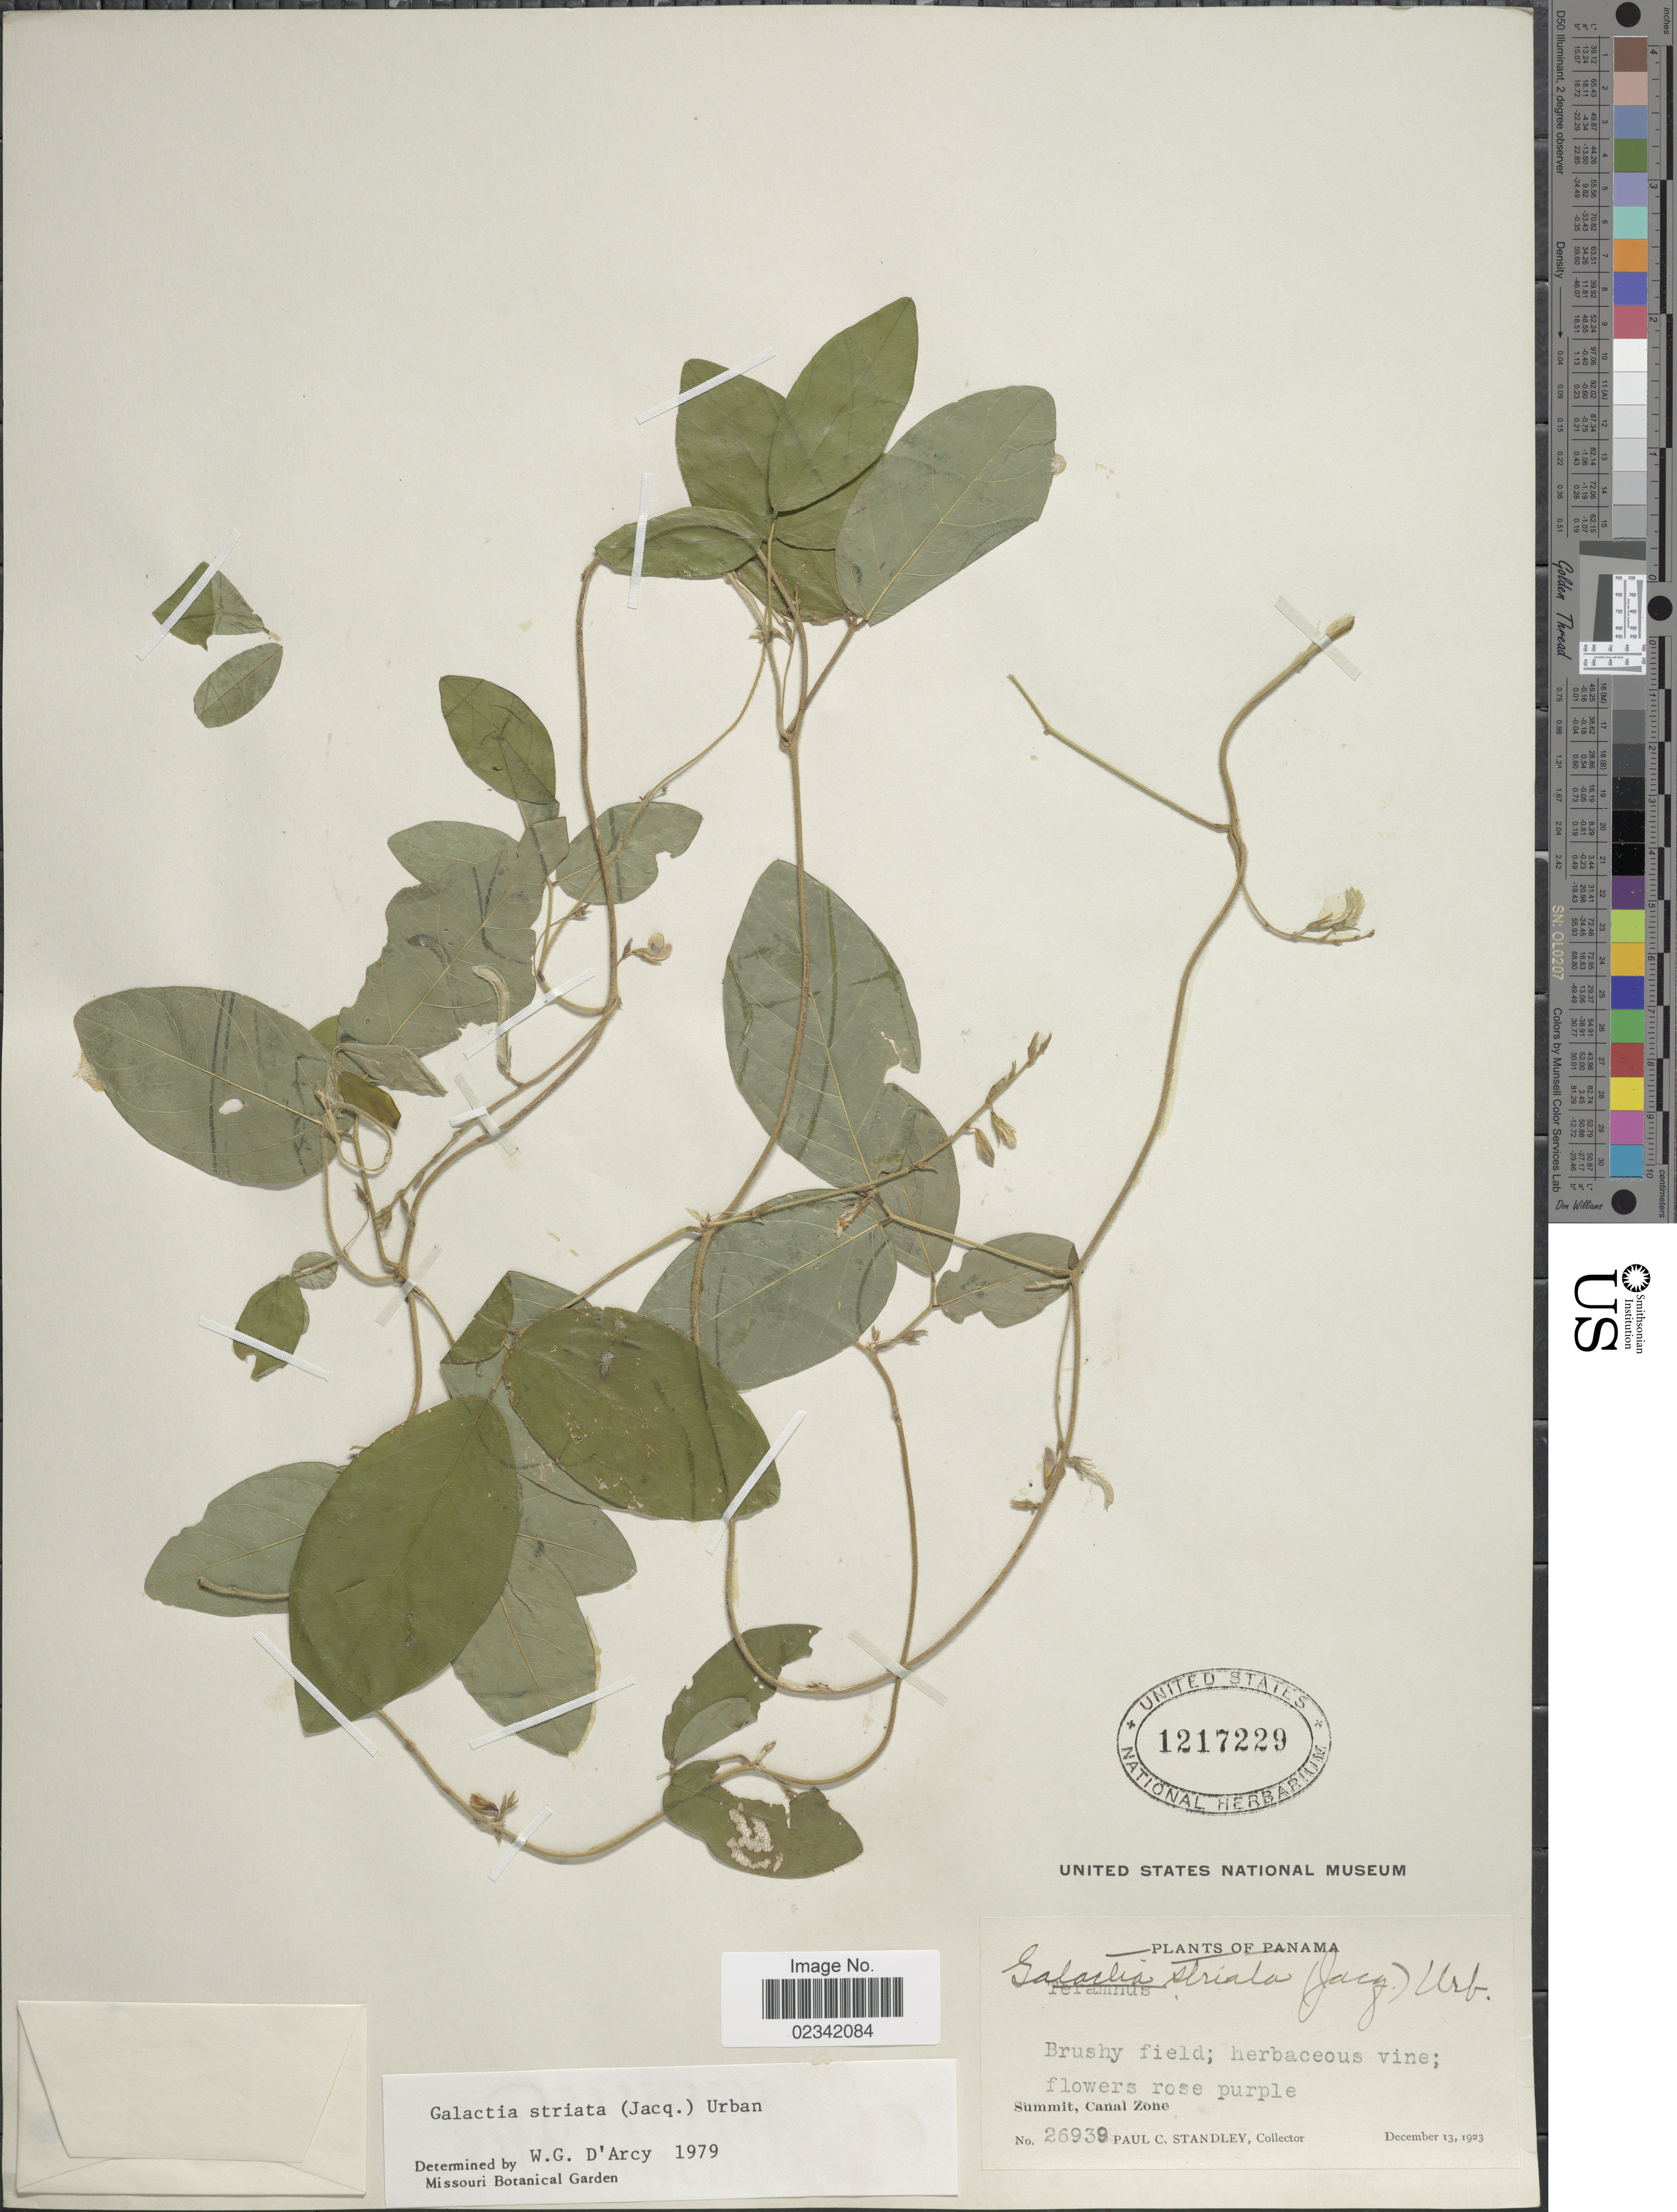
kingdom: Plantae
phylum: Tracheophyta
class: Magnoliopsida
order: Fabales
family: Fabaceae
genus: Galactia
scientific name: Galactia striata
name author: (Jacq.) Urb.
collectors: P. C. Standley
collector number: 26939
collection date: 1923-12-13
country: Panama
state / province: Colón / Panamá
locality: Summit, Canal Zone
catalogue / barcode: US 1217229